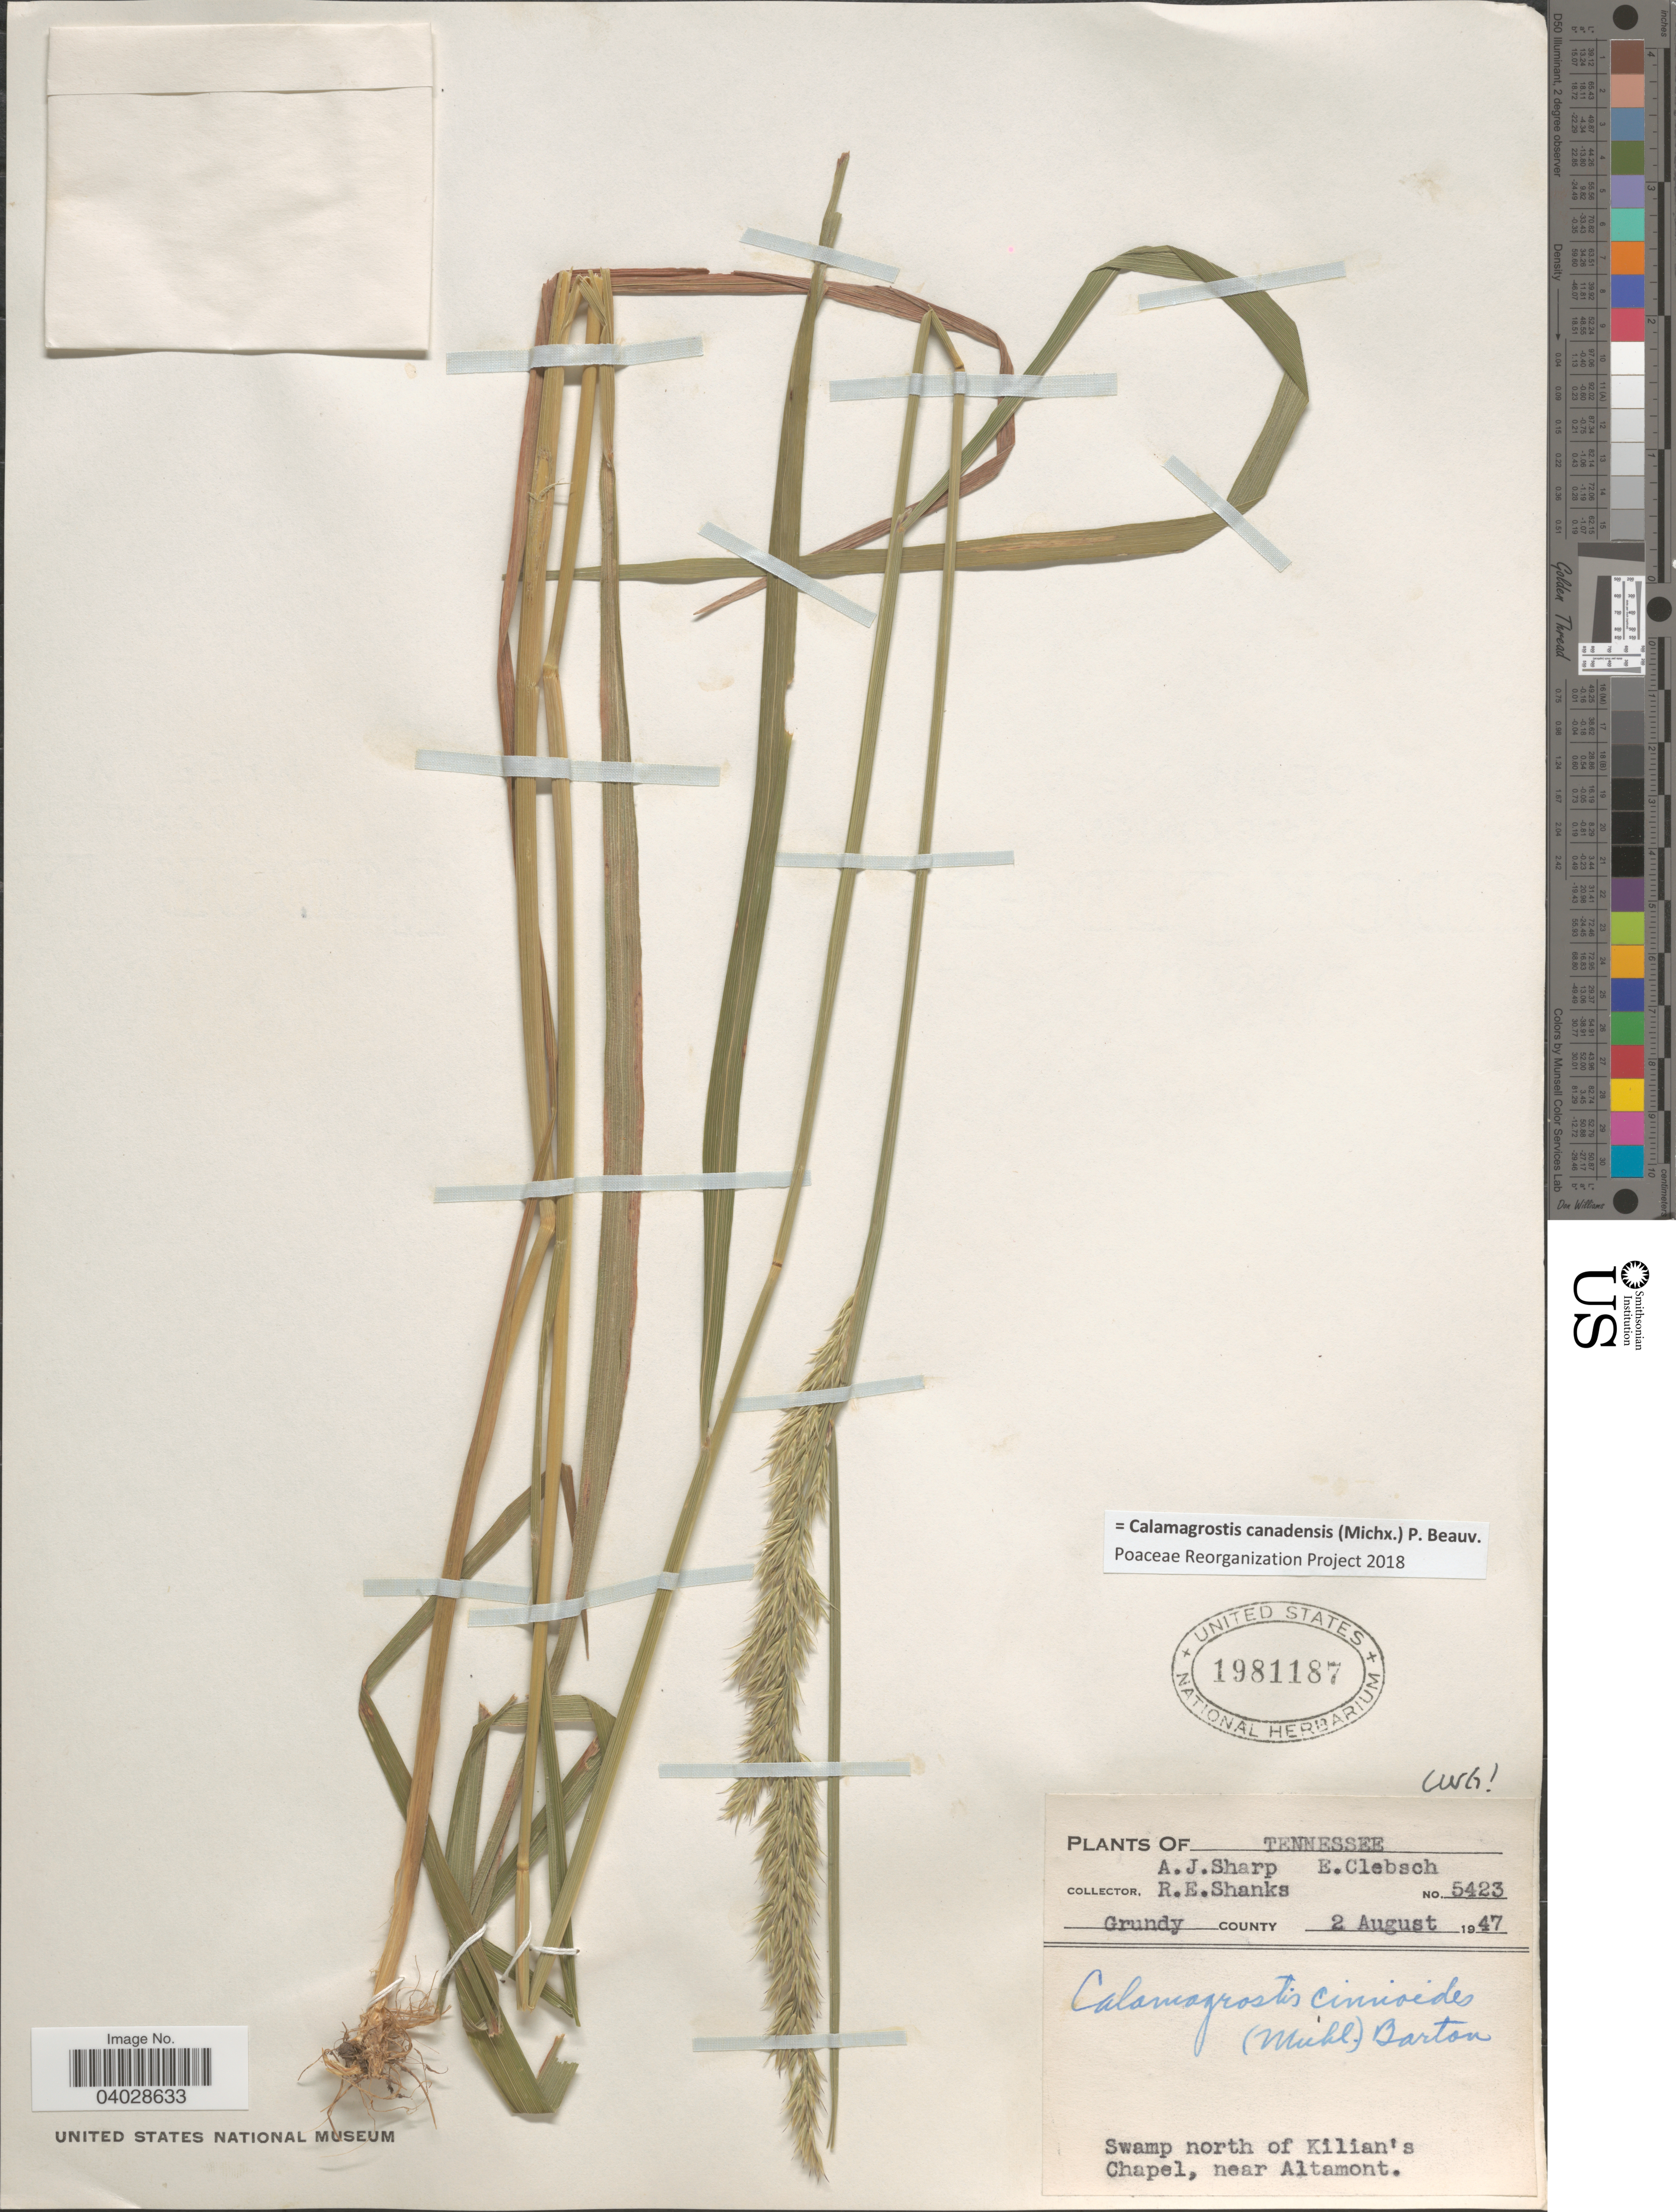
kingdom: Plantae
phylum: Tracheophyta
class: Liliopsida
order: Poales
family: Poaceae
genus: Calamagrostis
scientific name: Calamagrostis canadensis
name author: (Michx.) P. Beauv.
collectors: A. J. Sharp, R. Shanks & E. Clebsch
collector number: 5423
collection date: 1947-08-02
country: United States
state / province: Tennessee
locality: Grundy county. Swamp north of Kilian's Chapel, near Altamont.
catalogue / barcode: US 1981187